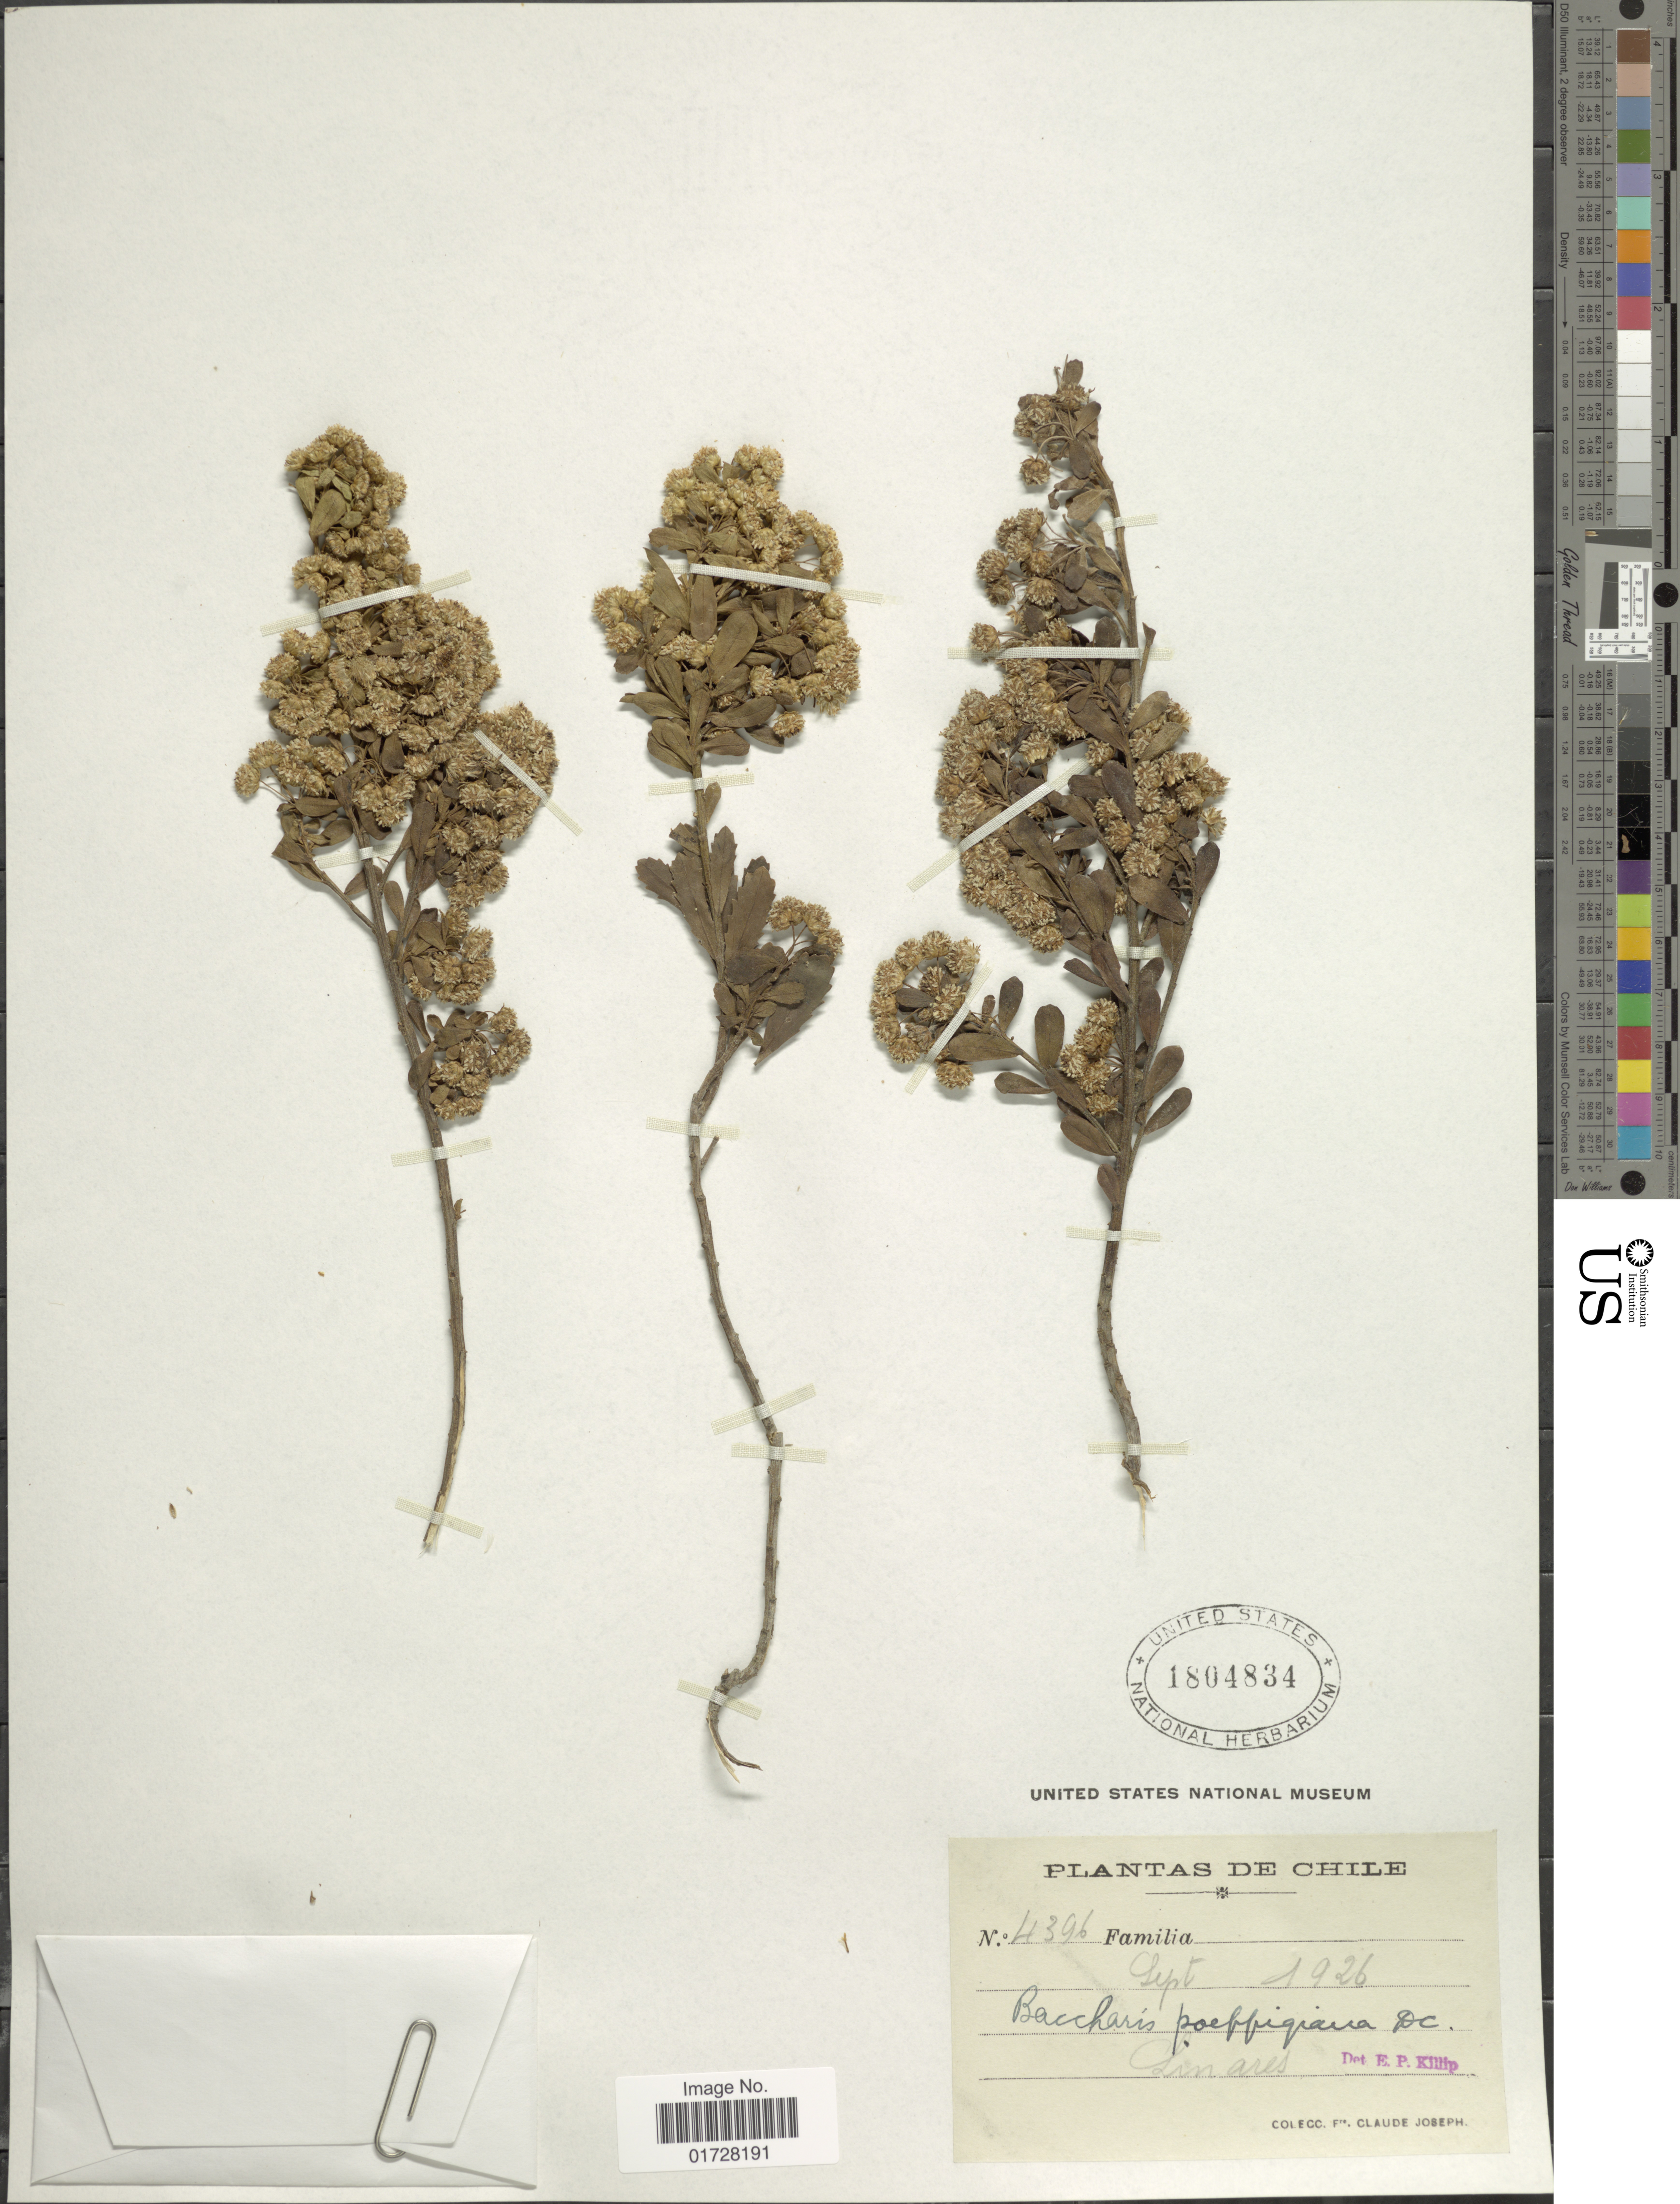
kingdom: Plantae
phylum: Tracheophyta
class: Magnoliopsida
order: Asterales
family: Asteraceae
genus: Baccharis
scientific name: Baccharis poeppigiana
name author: DC.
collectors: Bro. Claude-Joseph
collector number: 4396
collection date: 1926-09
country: Chile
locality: Linares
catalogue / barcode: US 1804834